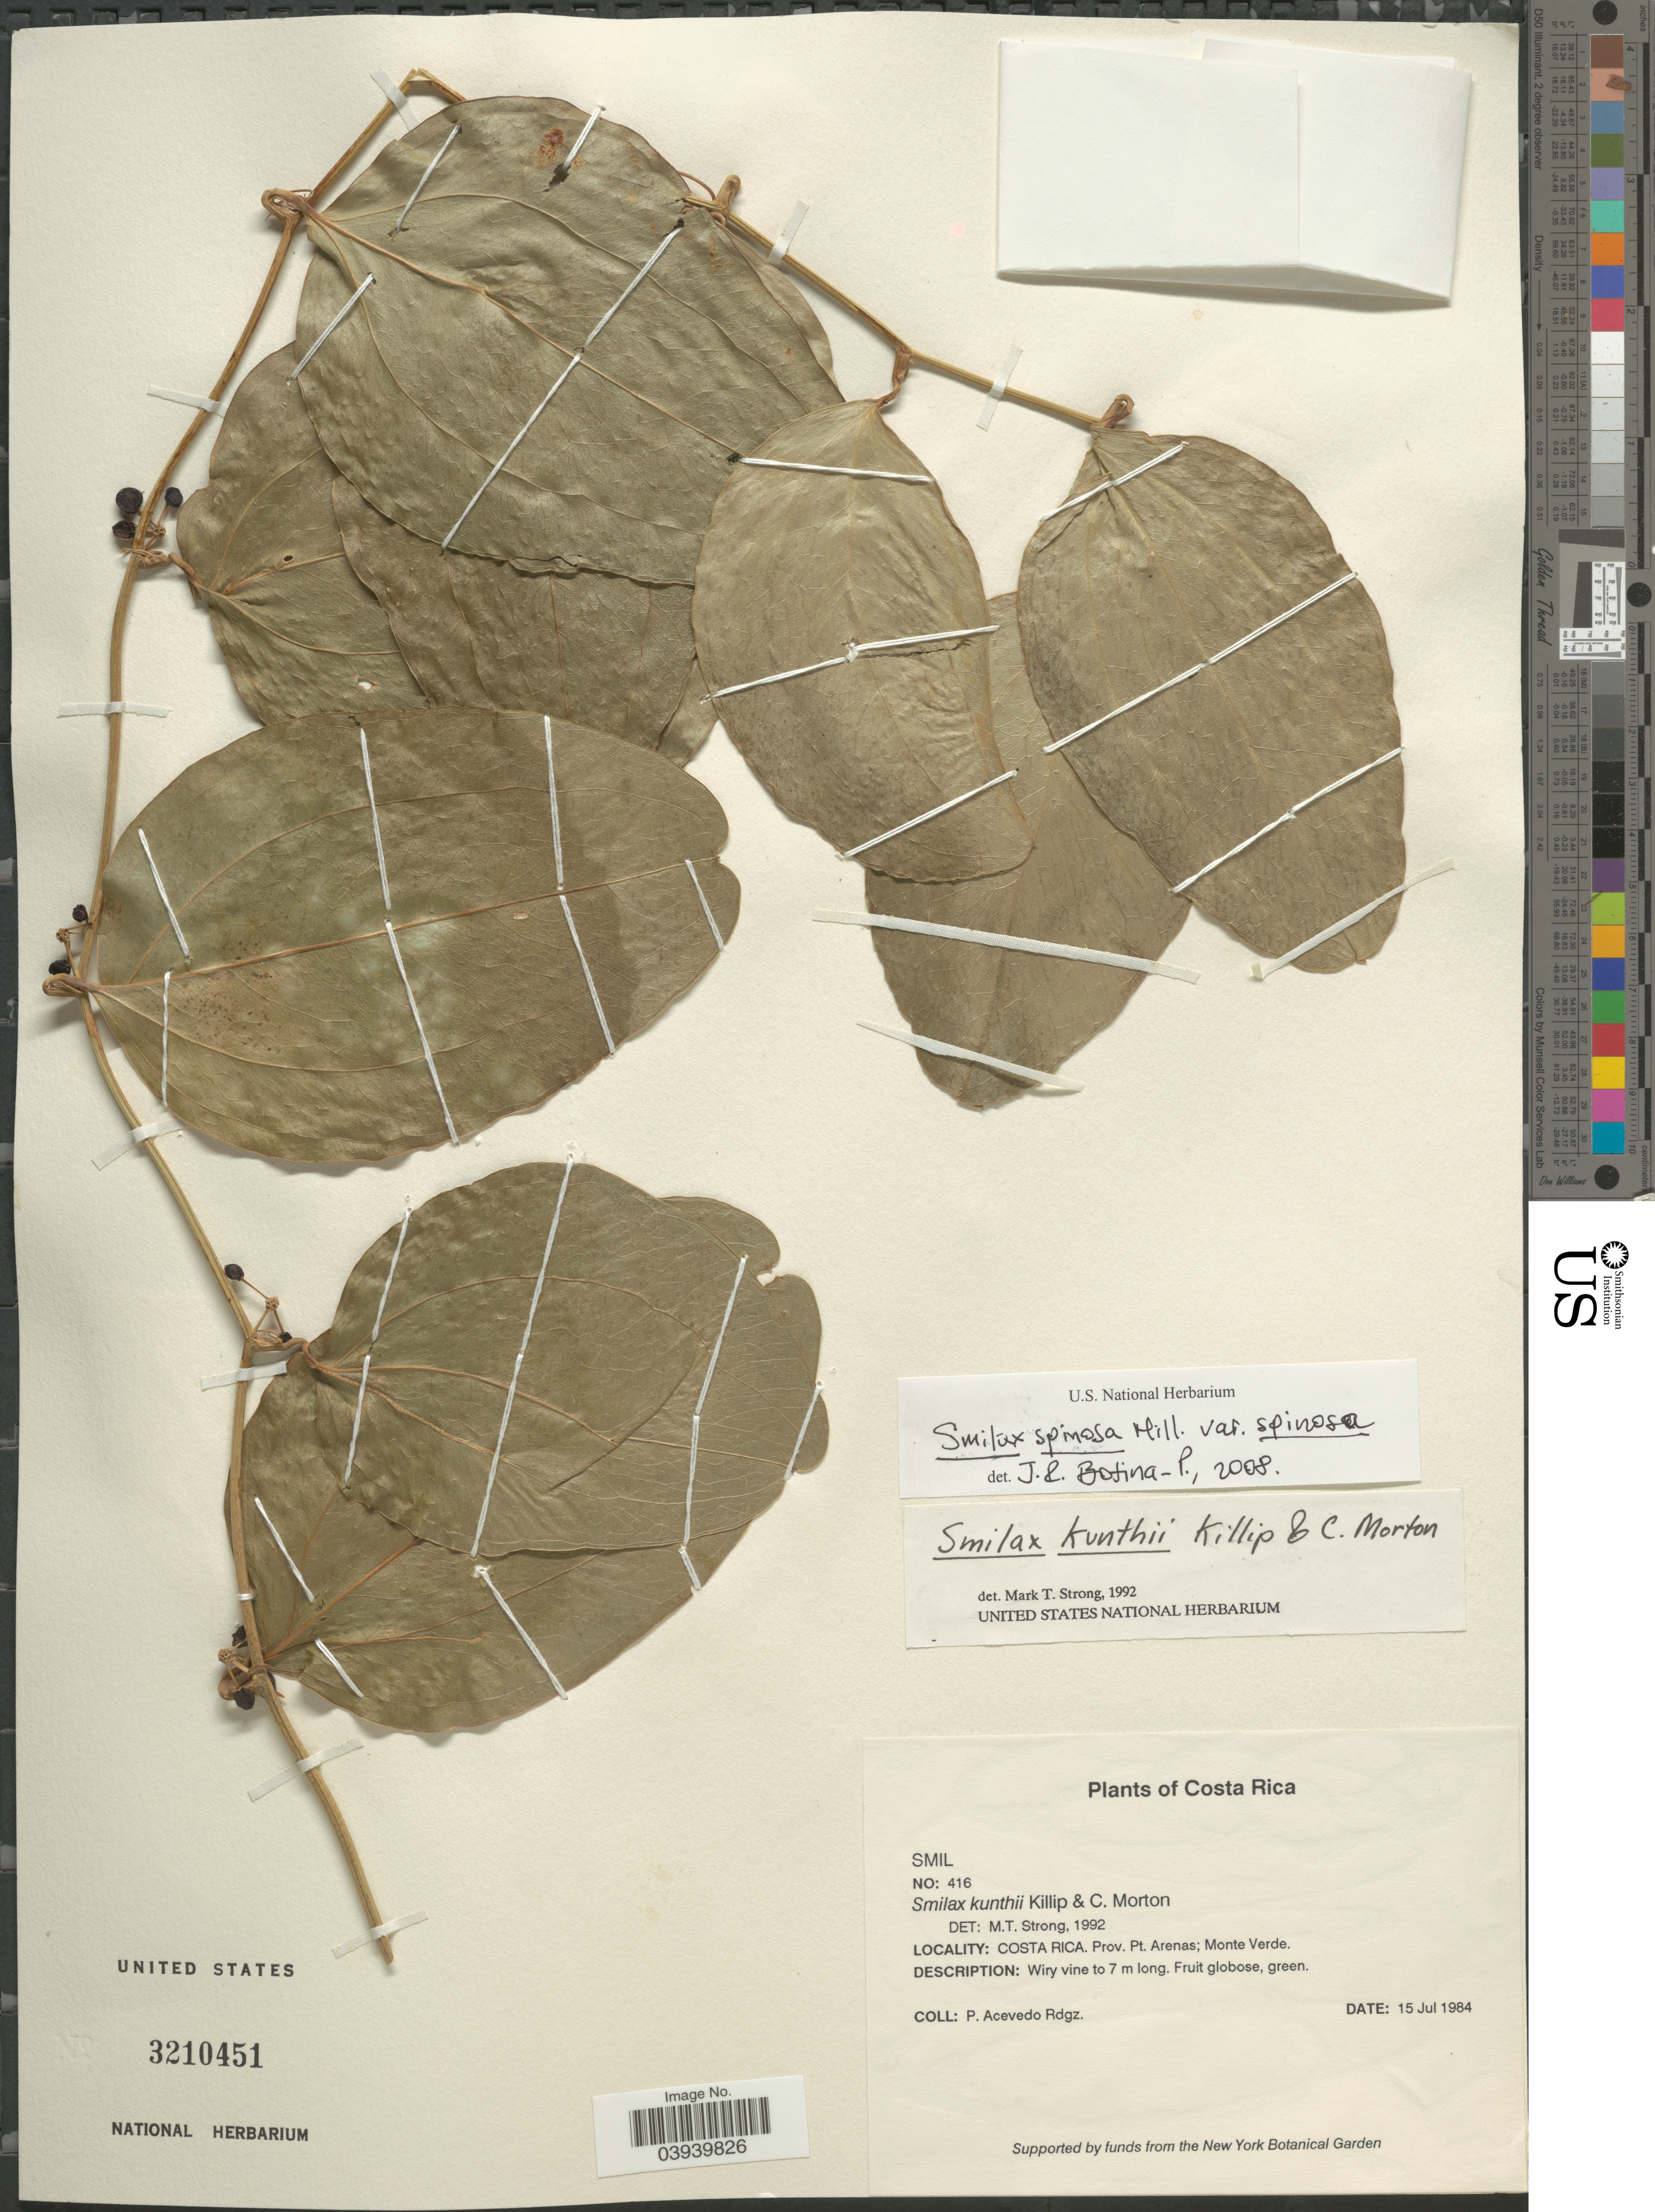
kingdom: Plantae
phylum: Tracheophyta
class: Liliopsida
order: Liliales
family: Smilacaceae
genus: Smilax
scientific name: Smilax spinosa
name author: Mill.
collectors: P. Acevedo-Rodr.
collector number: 416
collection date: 1984-07-15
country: Costa Rica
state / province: Puntarenas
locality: Prov. Pt. Arenas. Monte Verde.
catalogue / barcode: US 3210451